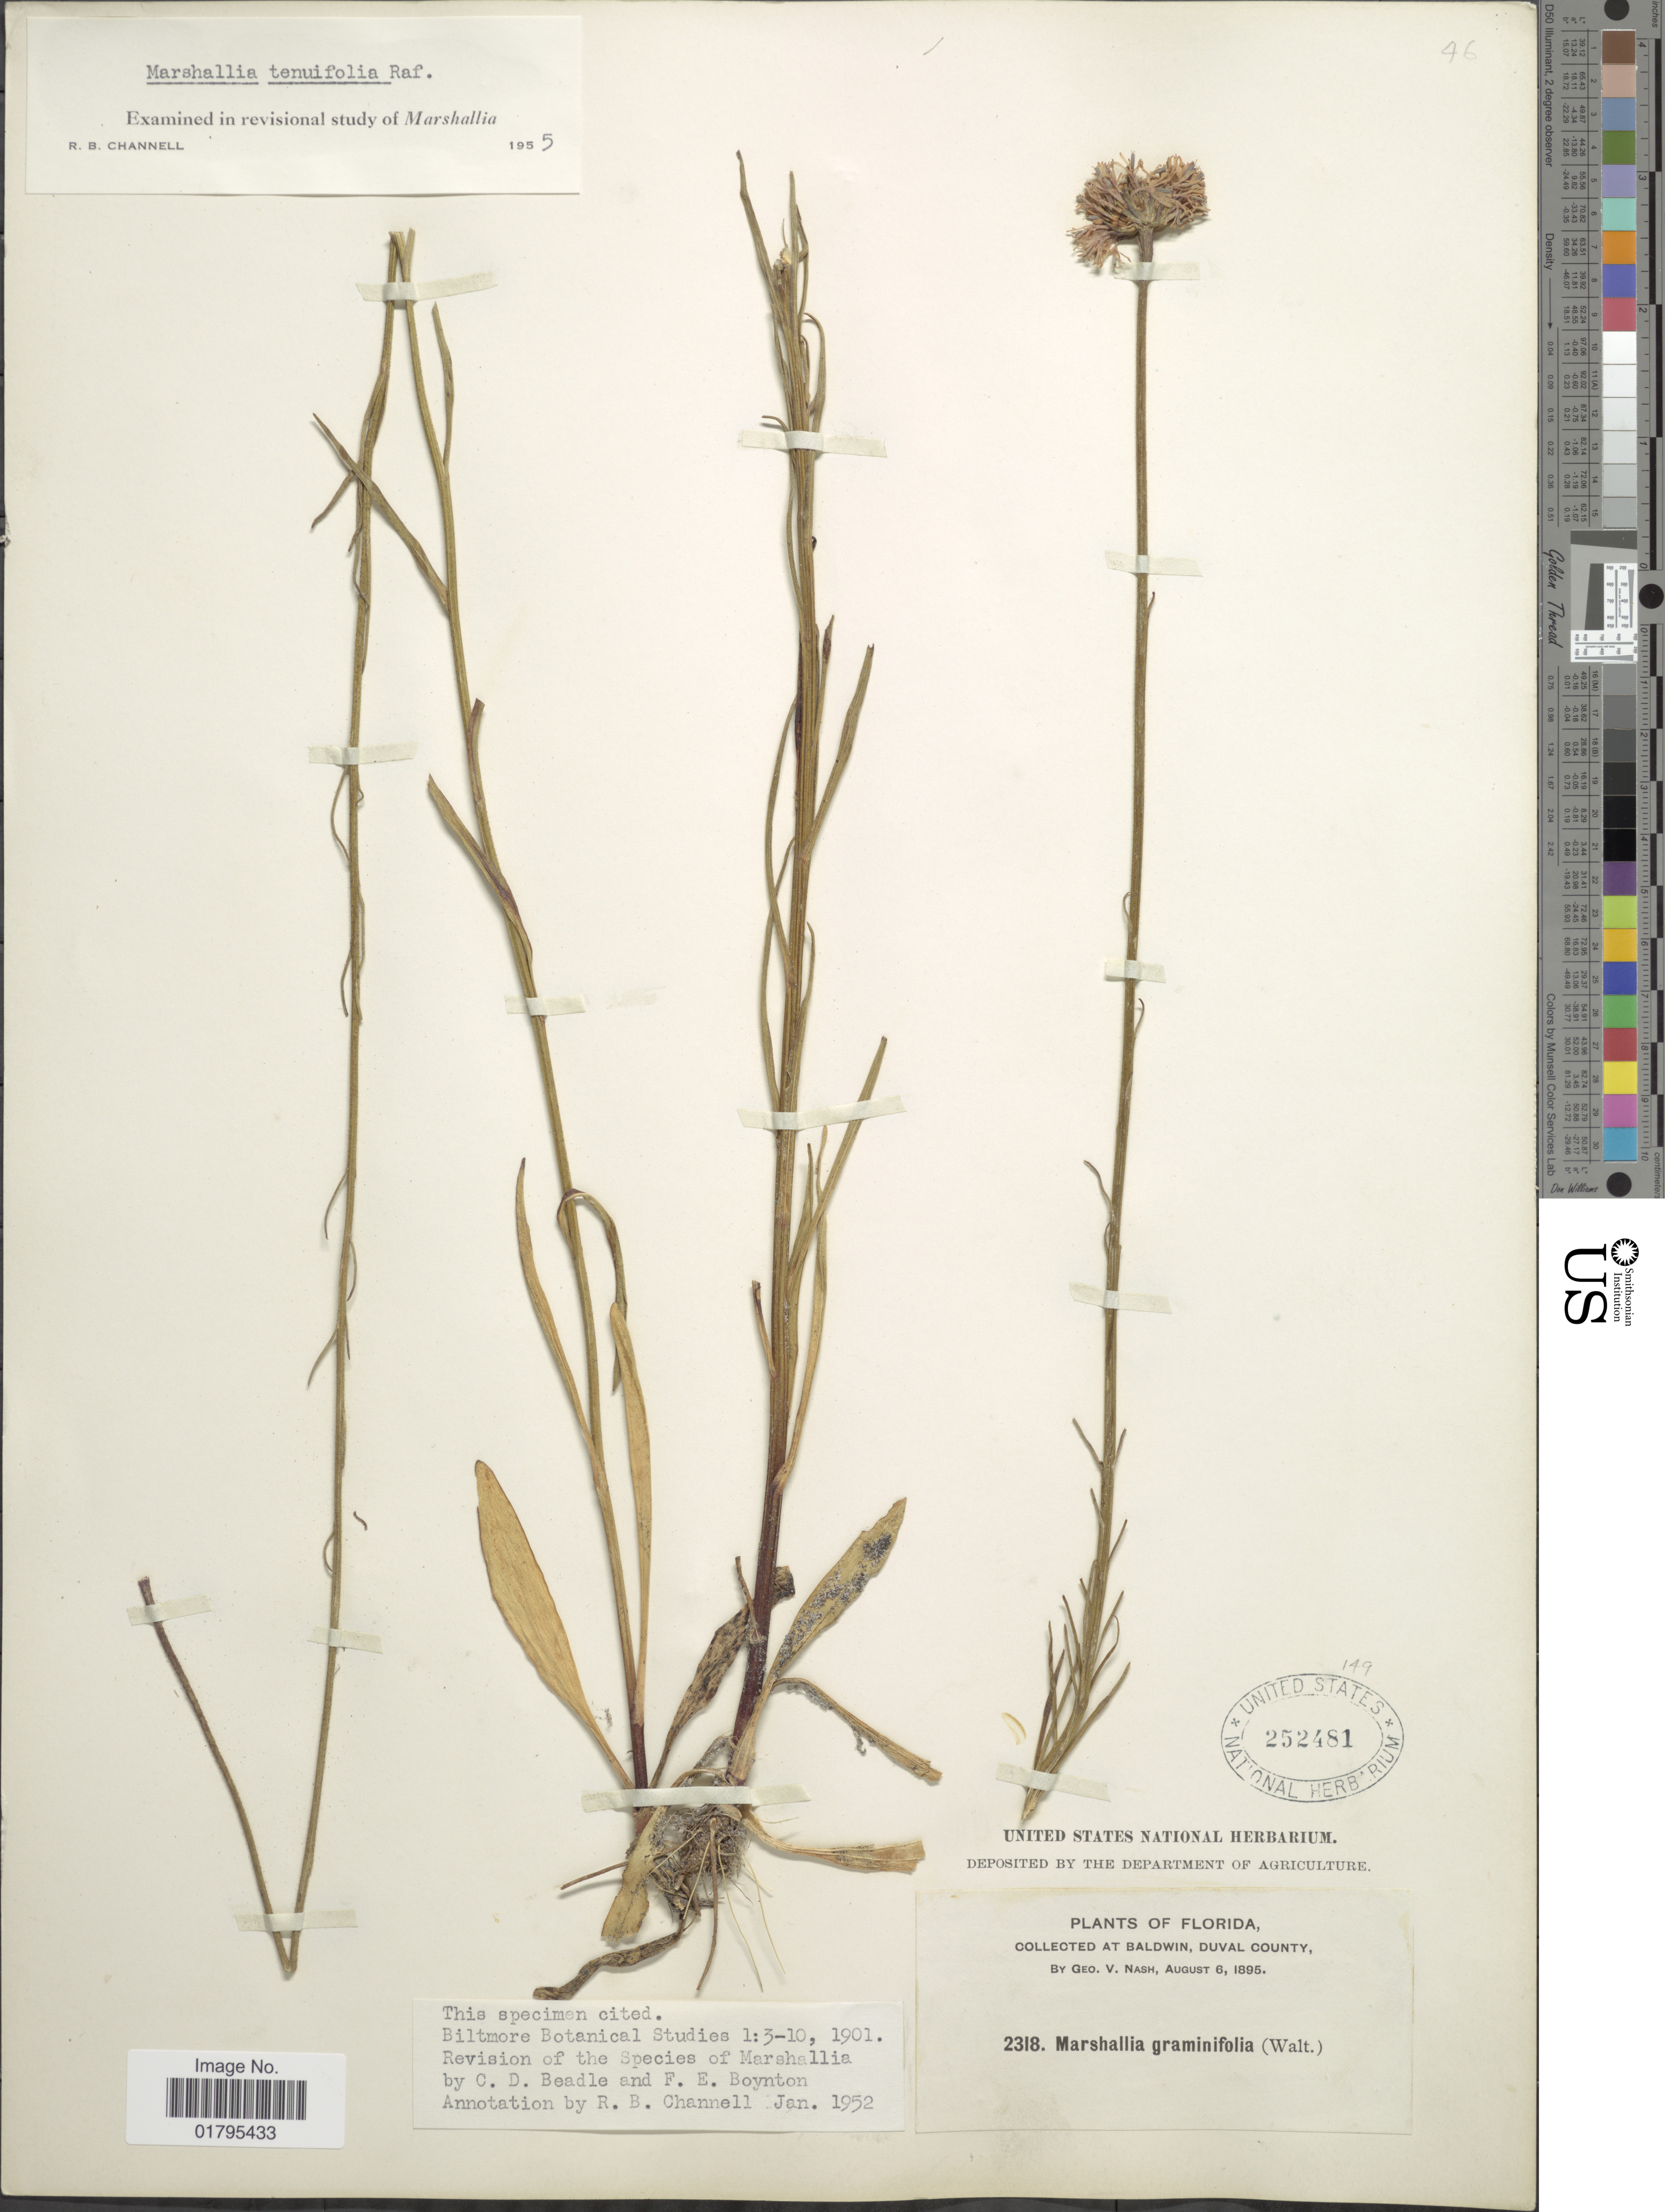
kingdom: Plantae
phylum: Tracheophyta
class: Magnoliopsida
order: Asterales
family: Asteraceae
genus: Marshallia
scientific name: Marshallia tenuifolia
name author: Raf.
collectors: G. V. Nash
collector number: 2318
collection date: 1895-08-06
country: United States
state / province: Florida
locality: At Baldwin, Duval County.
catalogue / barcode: US 252481